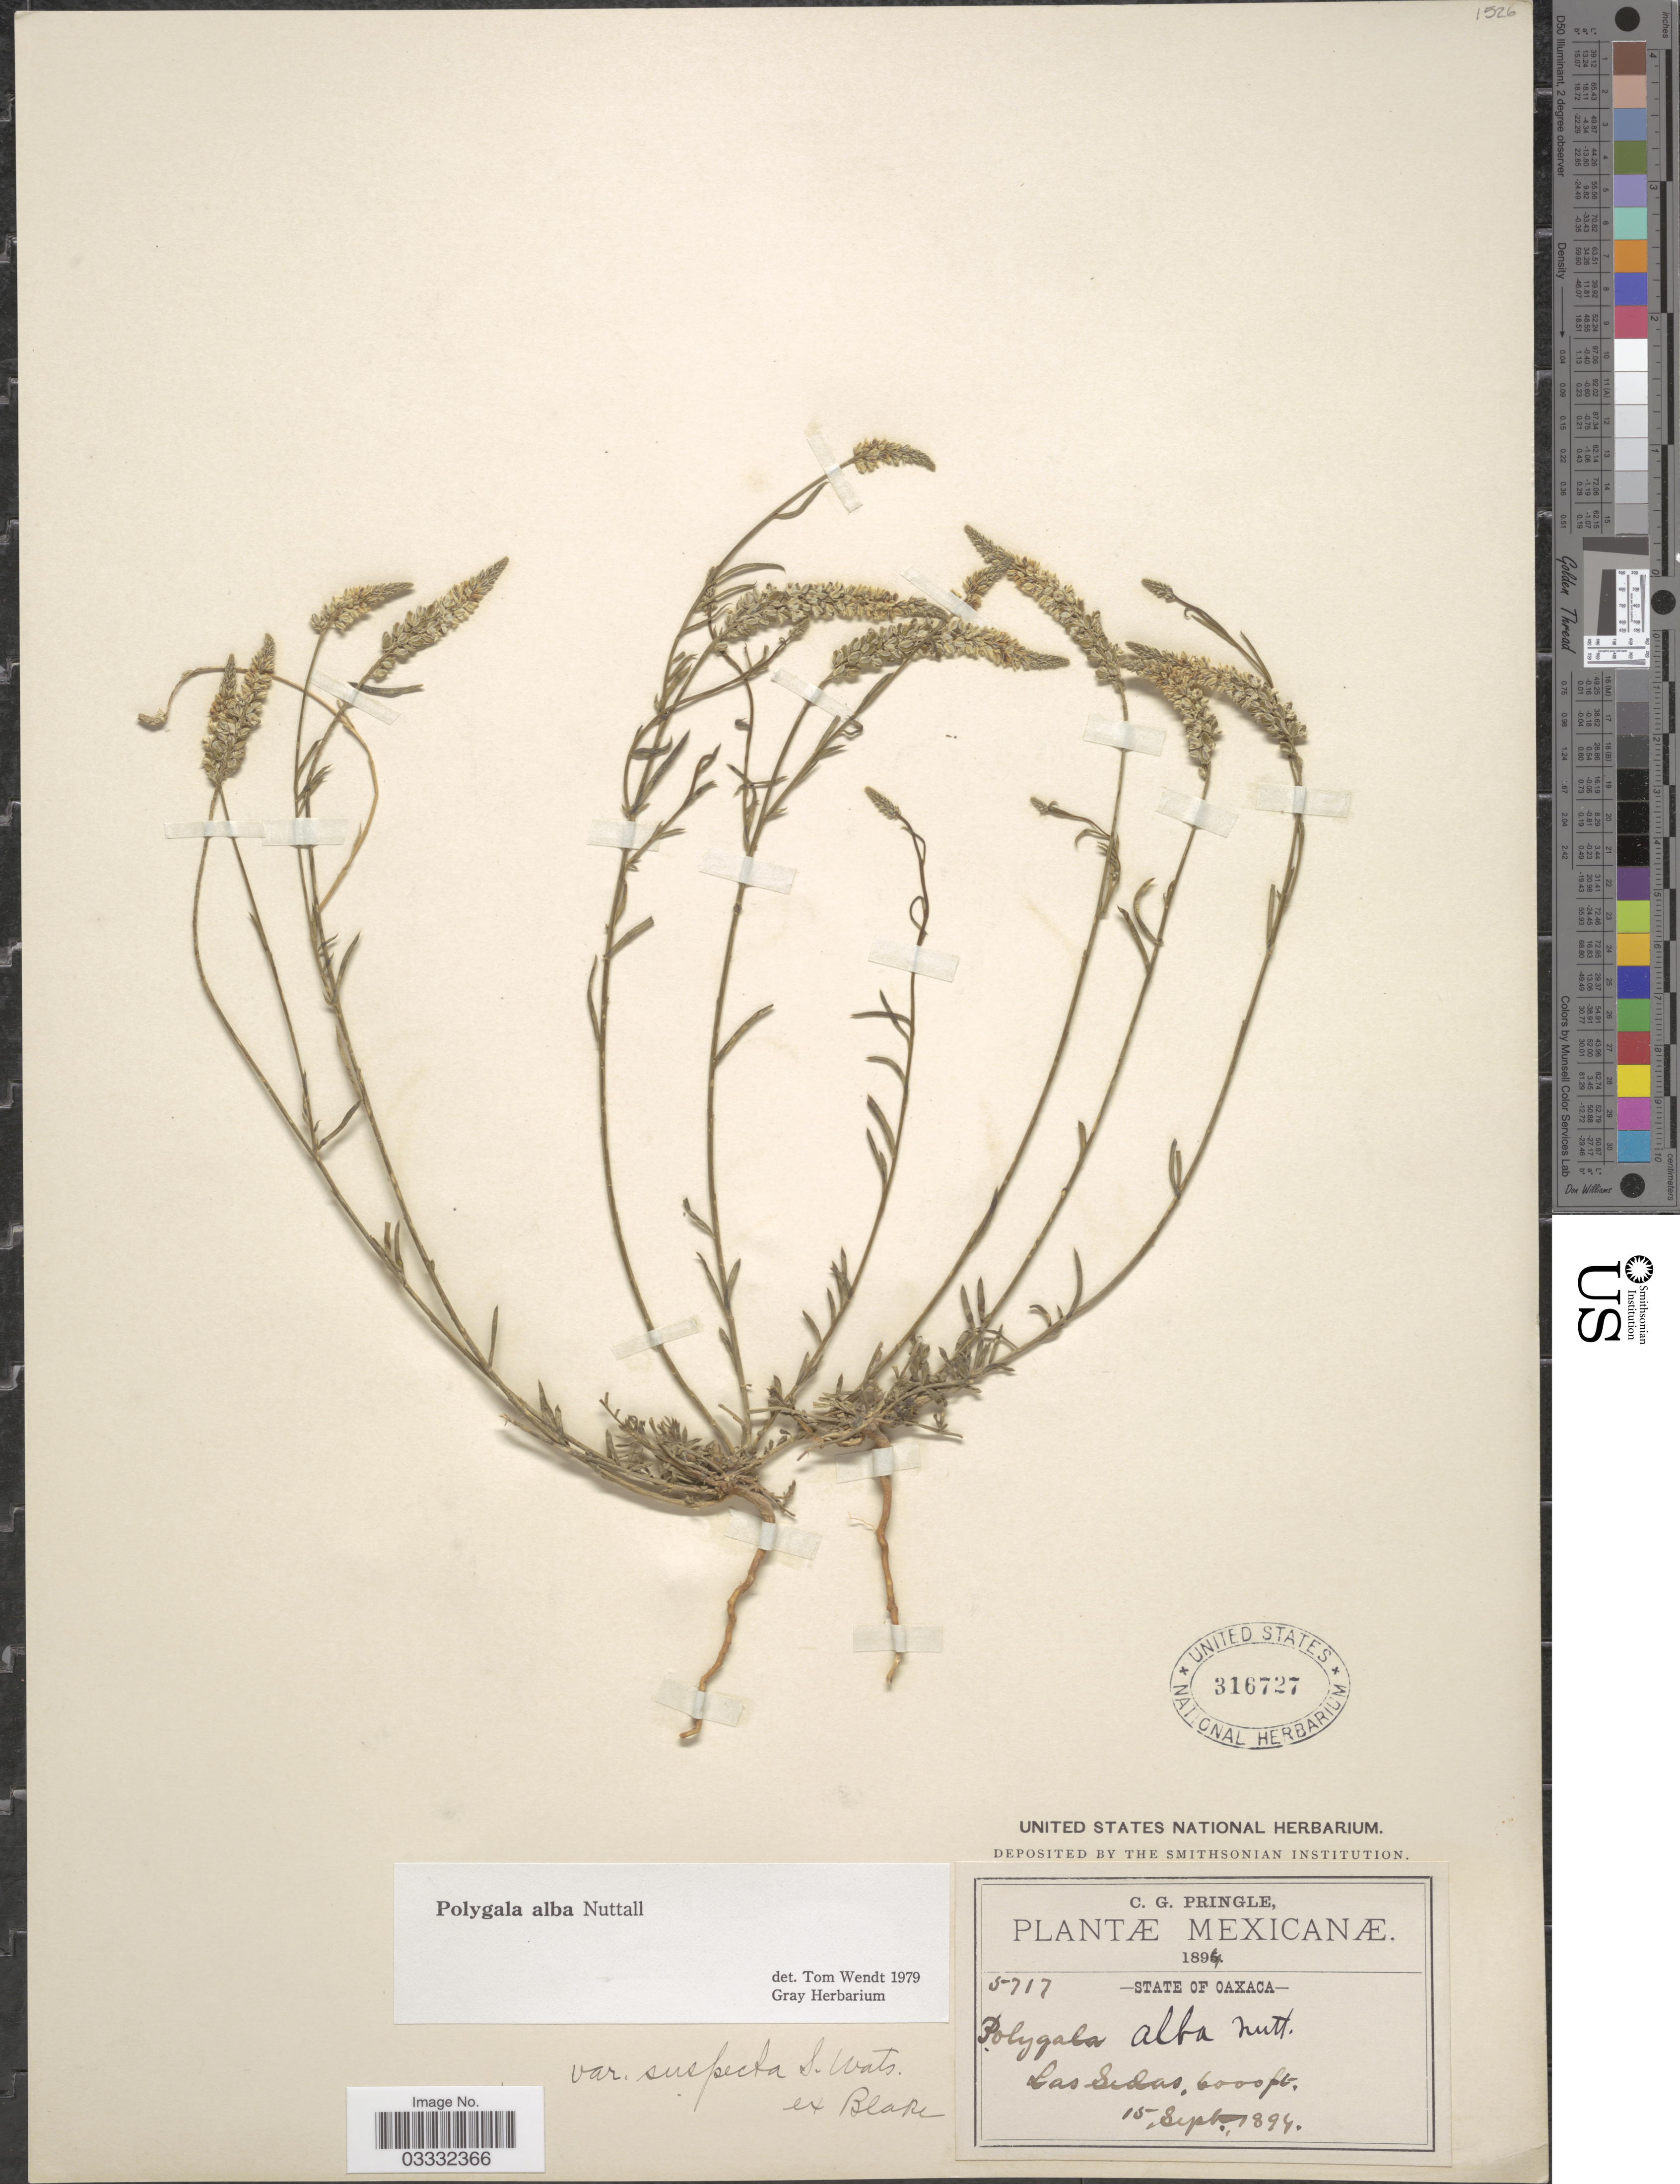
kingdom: Plantae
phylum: Tracheophyta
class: Magnoliopsida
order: Fabales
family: Polygalaceae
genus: Polygala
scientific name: Polygala alba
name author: Nutt.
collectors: C. G. Pringle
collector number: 5717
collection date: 1894-09-15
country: Mexico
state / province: Oaxaca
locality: Las Sedas.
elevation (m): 1829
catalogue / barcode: US 316727